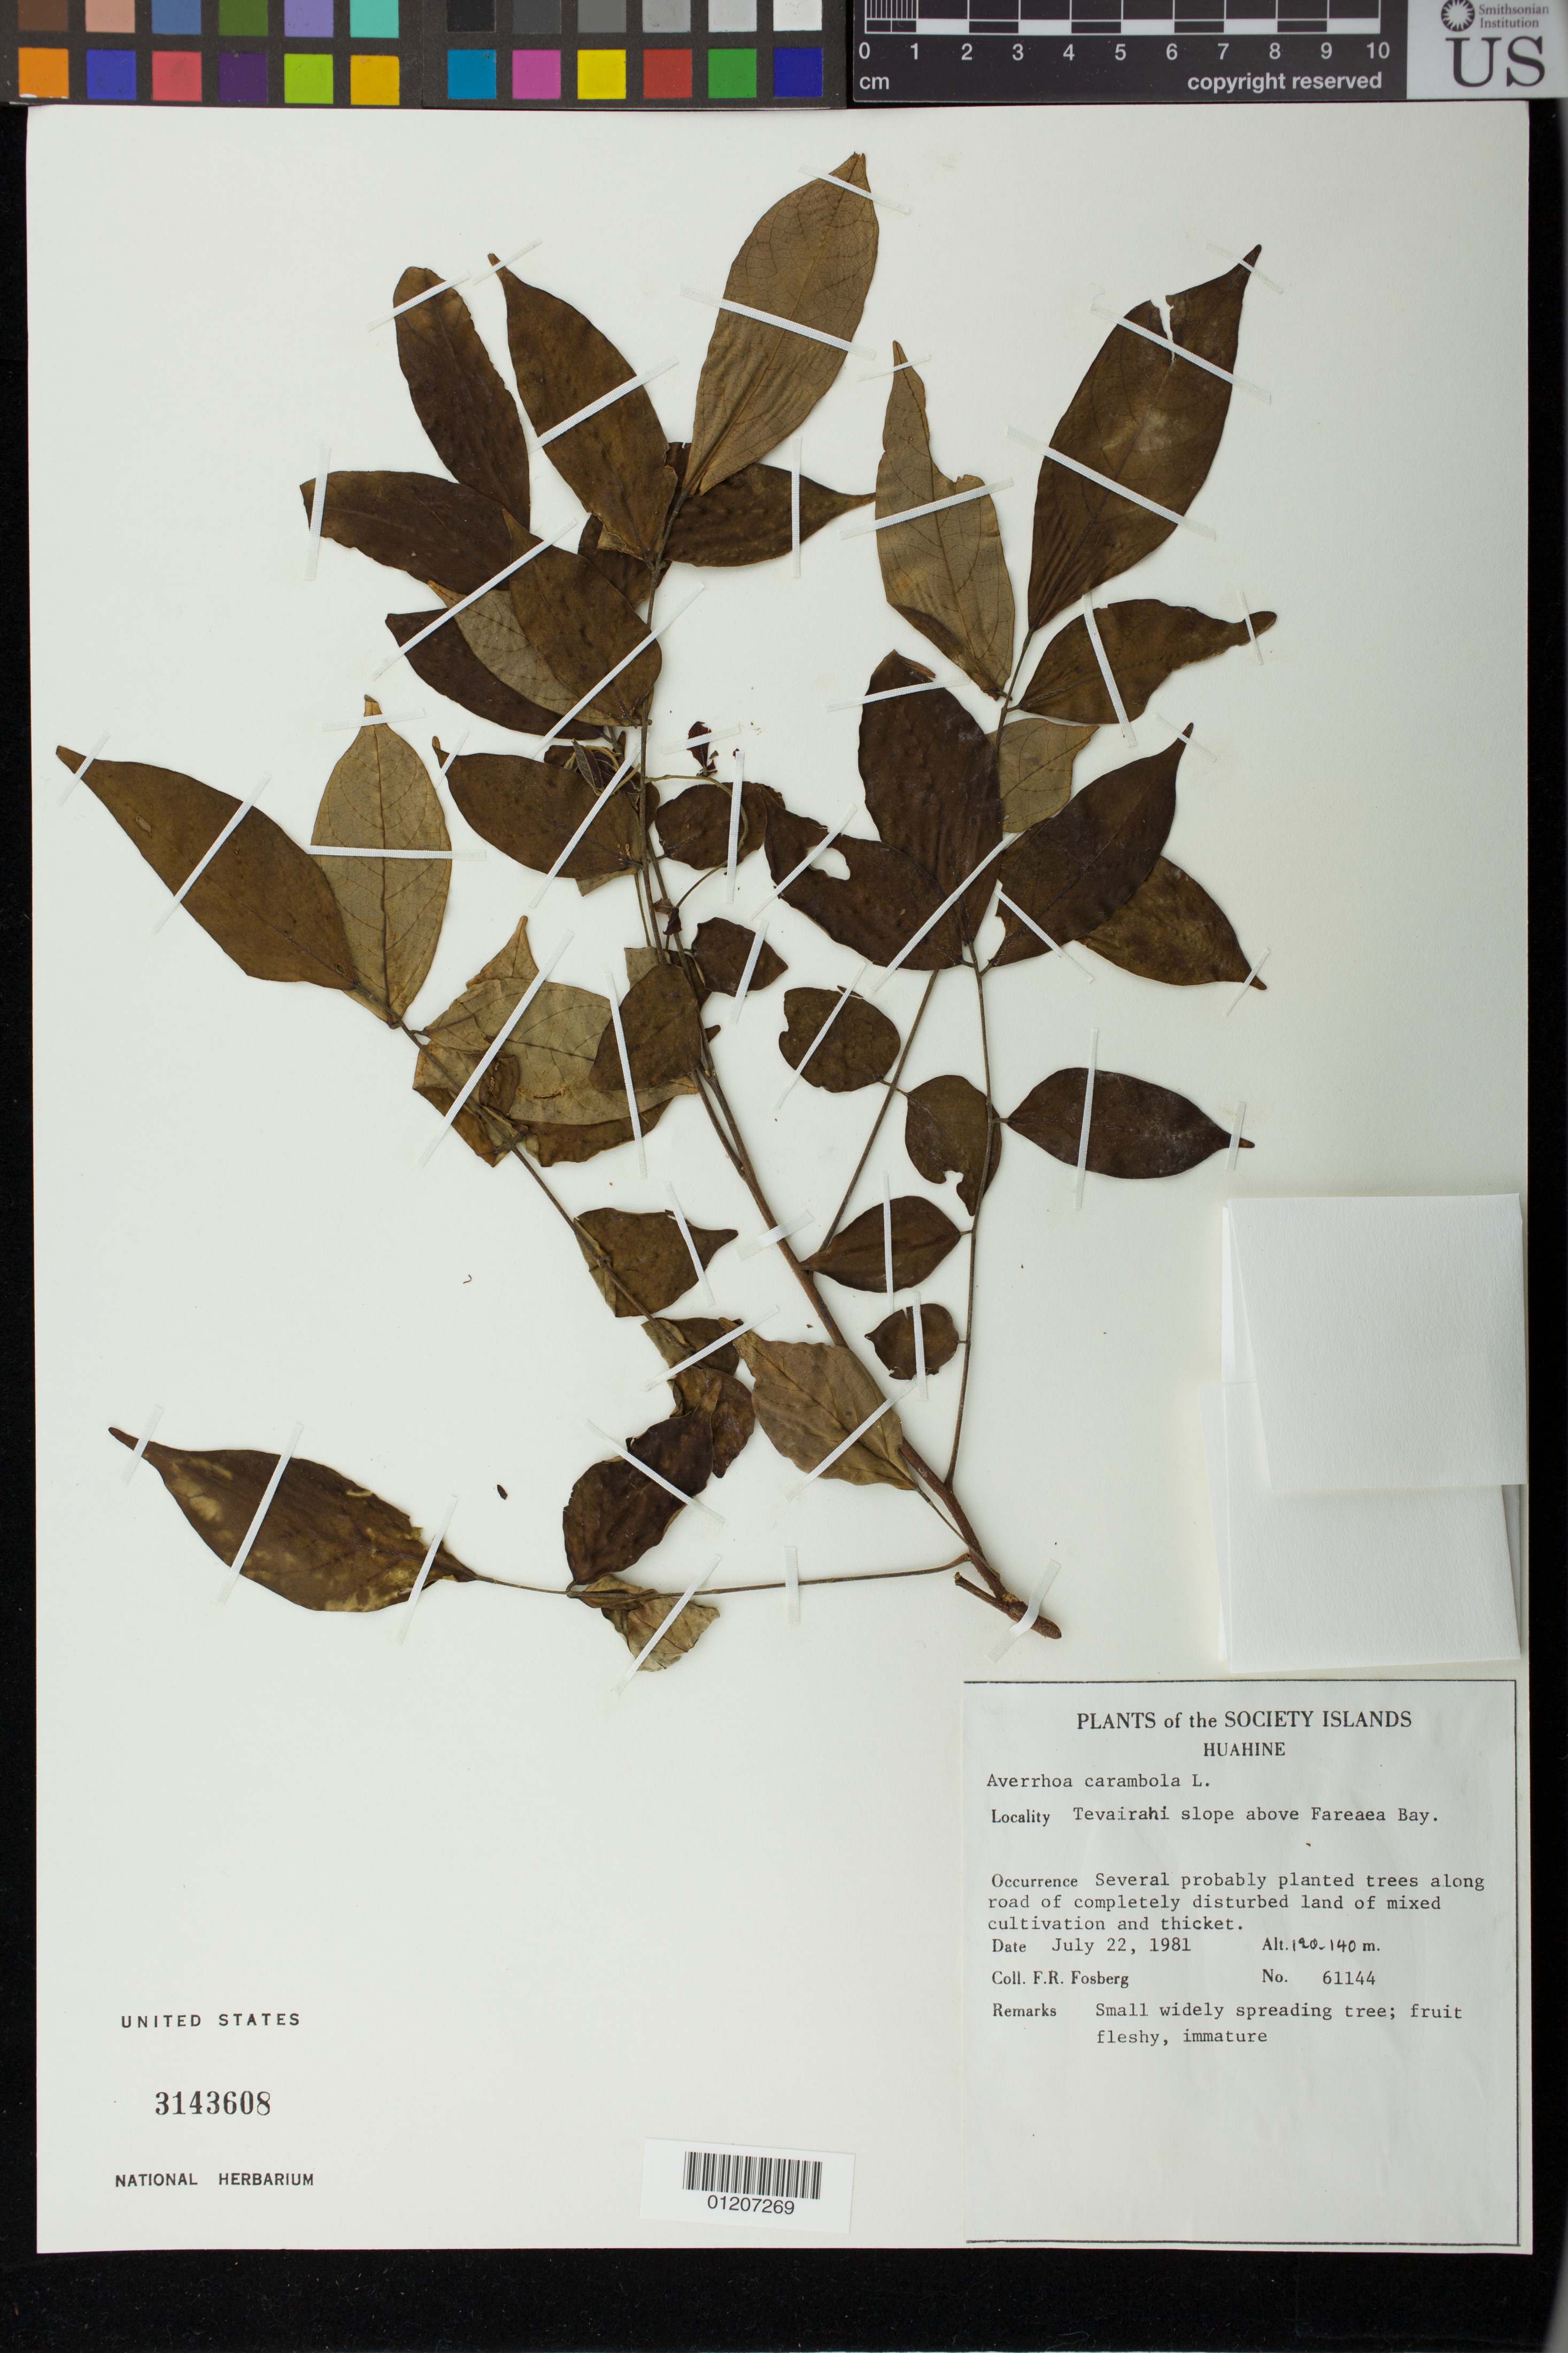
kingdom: Plantae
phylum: Tracheophyta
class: Magnoliopsida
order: Oxalidales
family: Oxalidaceae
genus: Averrhoa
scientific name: Averrhoa carambola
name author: L.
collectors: F. R. Fosberg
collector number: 61144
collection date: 1981-07-22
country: French Polynesia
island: Huahine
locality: Tevairahi slope above Fareaea Bay.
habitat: Completely disturbed land of mixed cultivation and thicket.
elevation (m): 120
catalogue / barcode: US 3143608